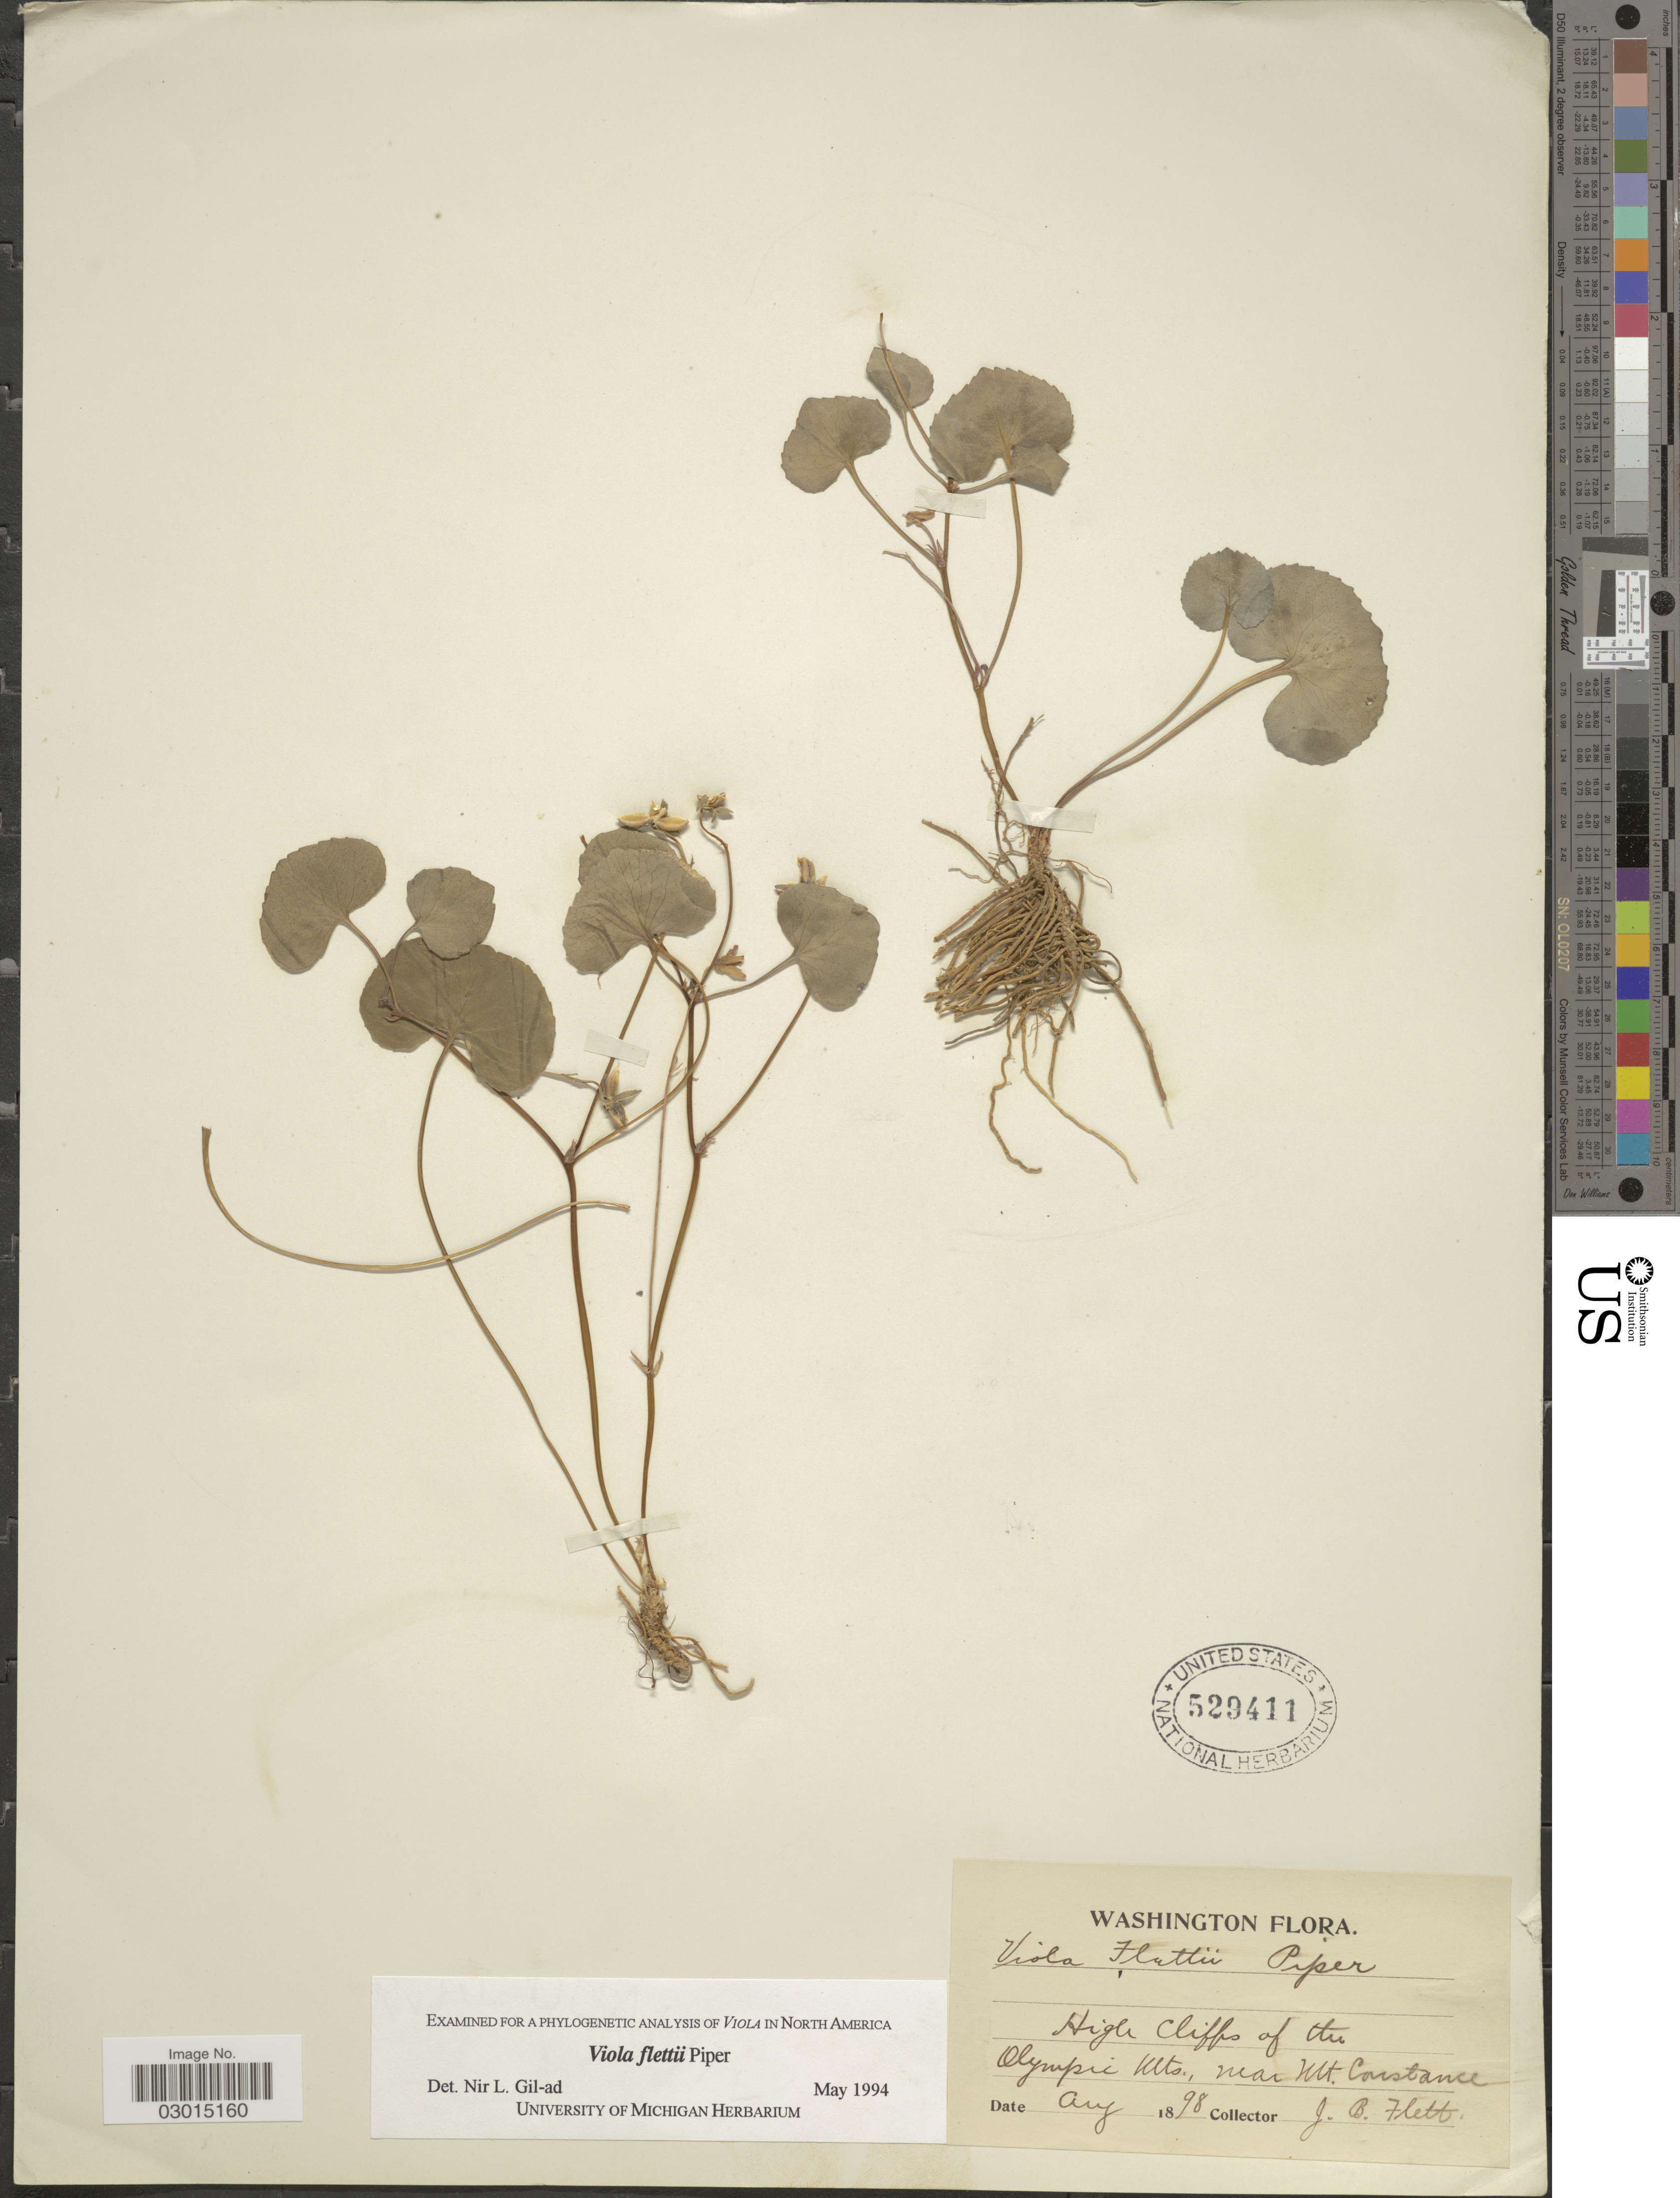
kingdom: Plantae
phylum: Tracheophyta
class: Magnoliopsida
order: Malpighiales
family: Violaceae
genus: Viola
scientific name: Viola flettii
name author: Piper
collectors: J. Flett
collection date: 1898-08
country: United States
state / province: Washington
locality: Olympic Mts., near Mt. Constance.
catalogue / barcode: US 529411